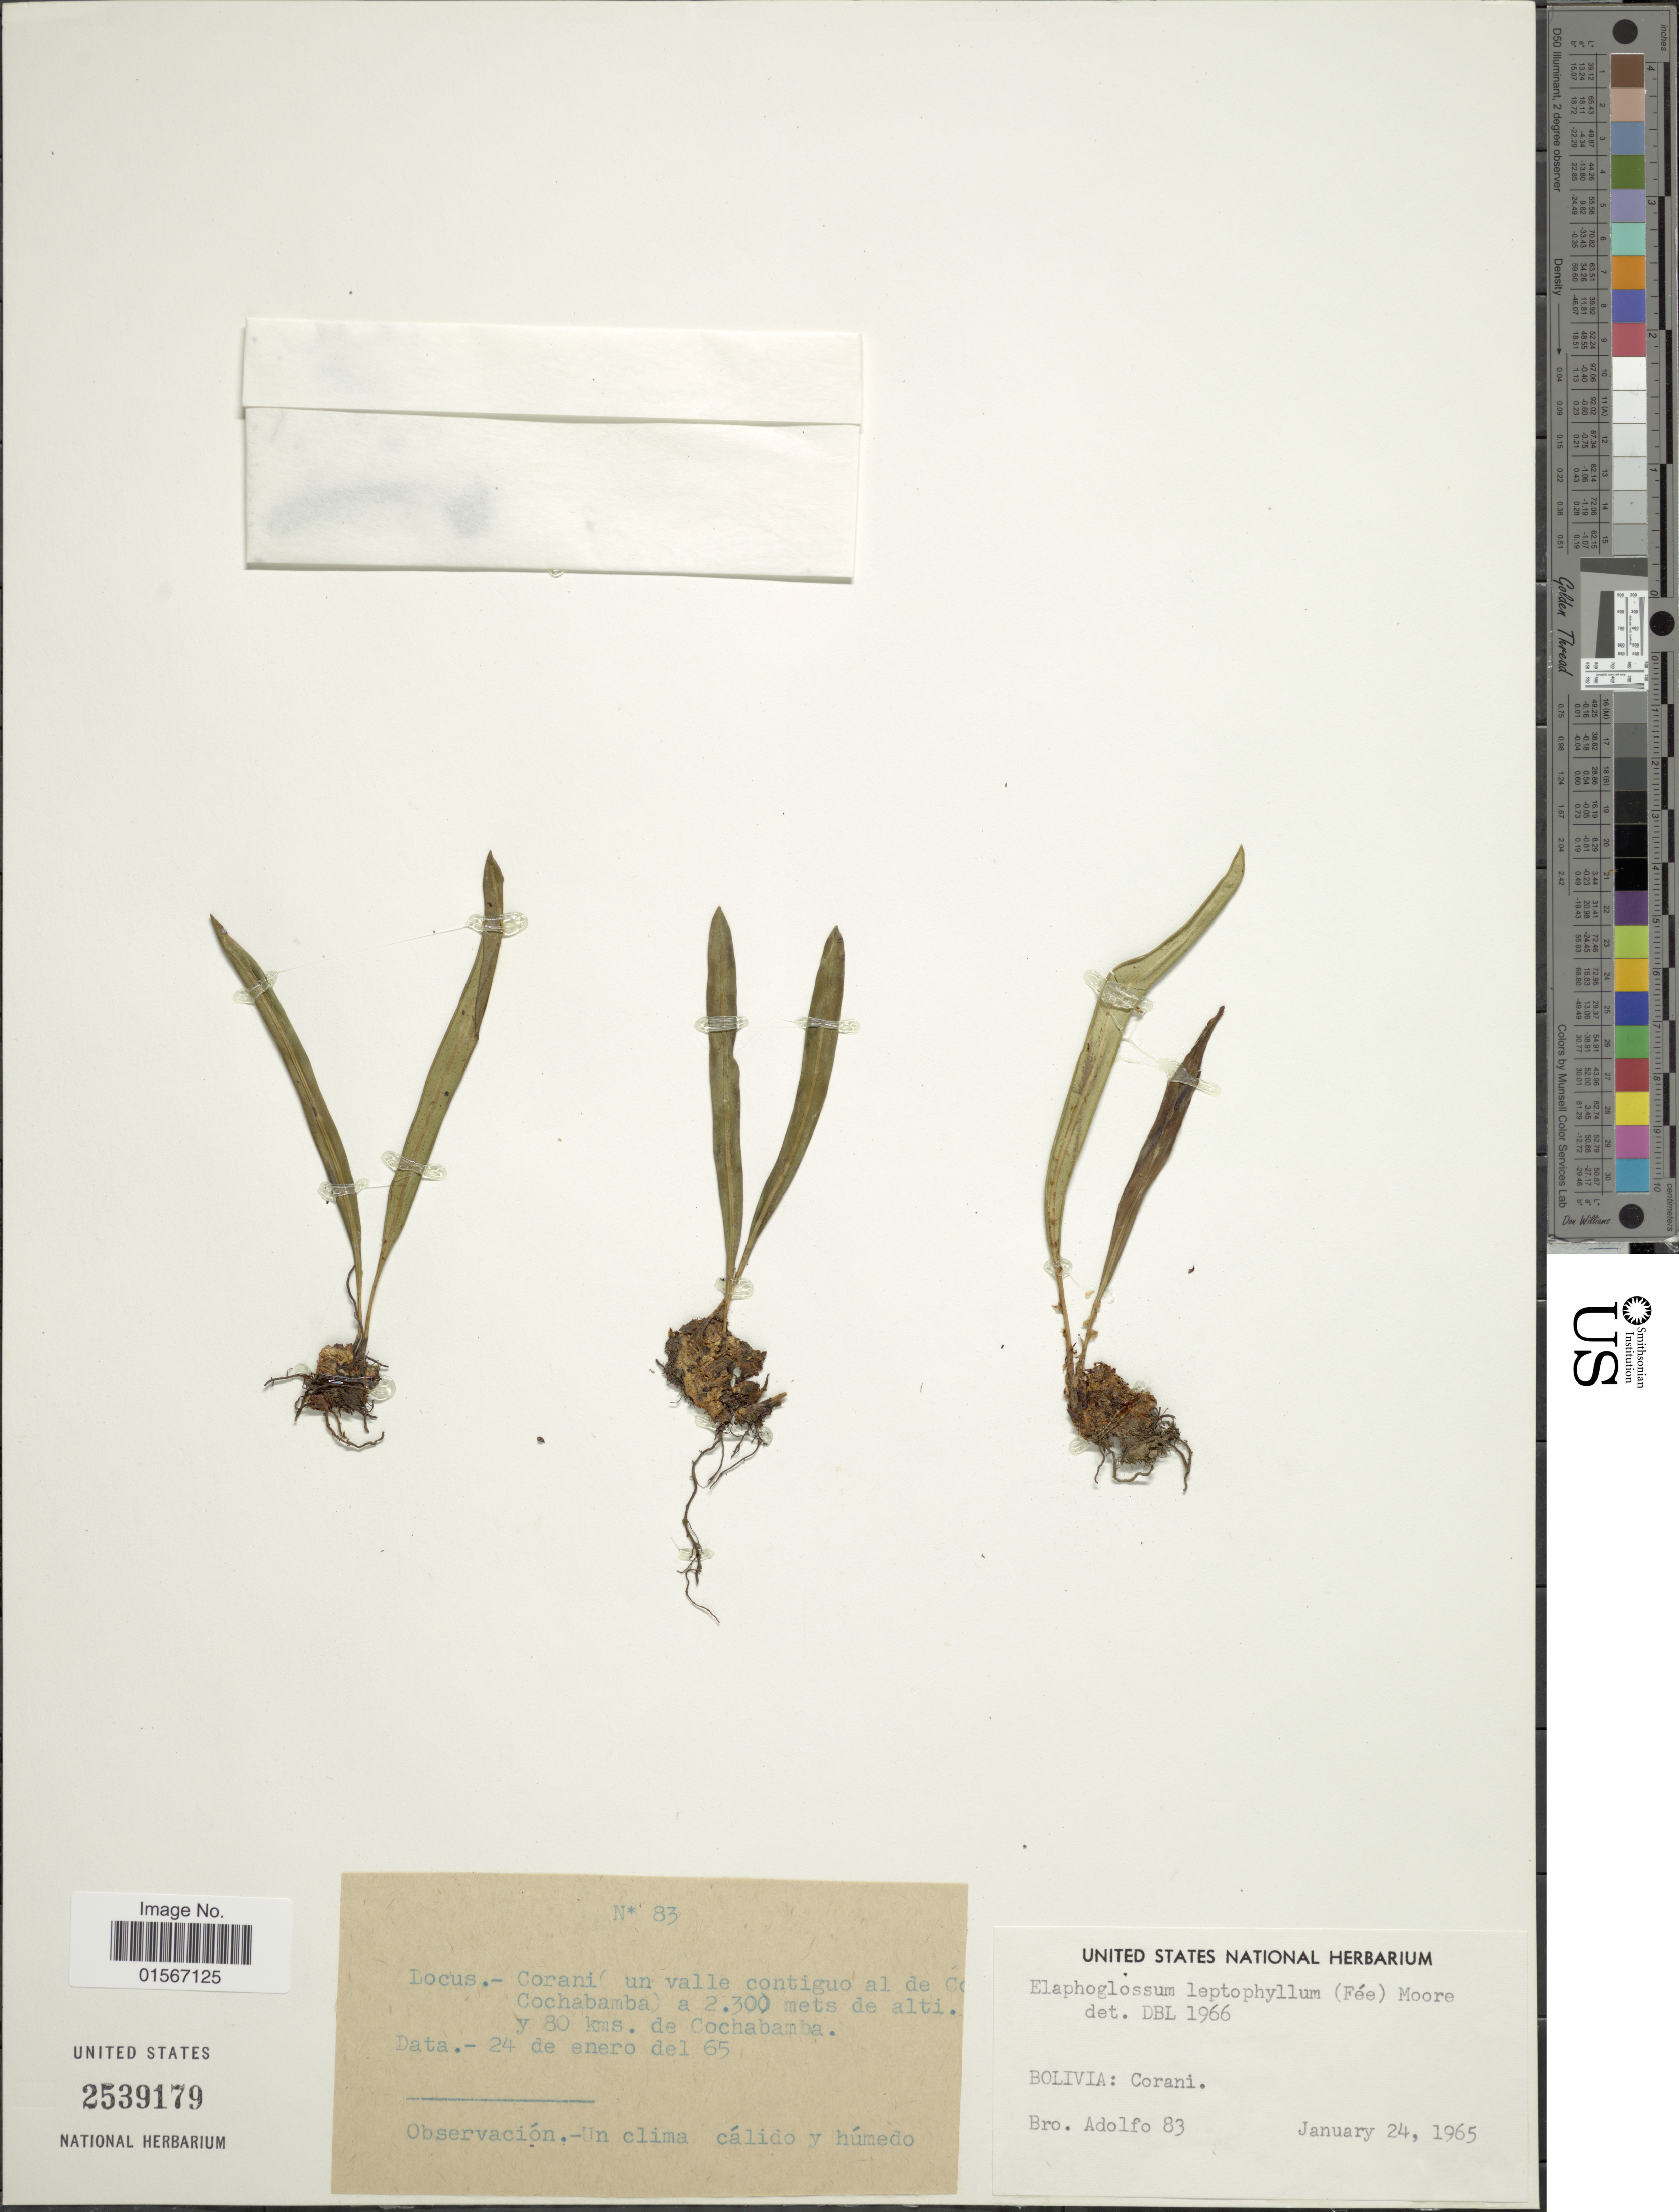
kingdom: Plantae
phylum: Tracheophyta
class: Polypodiopsida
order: Polypodiales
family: Dryopteridaceae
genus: Elaphoglossum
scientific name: Elaphoglossum minutum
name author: (Pohl ex Fée) T. Moore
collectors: Bro. Adolfo M.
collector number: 83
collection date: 1965-01-24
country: Bolivia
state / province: Cochabamba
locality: Corani (un valle contiguo al de Cochabamba) 80 kms de Cochabamba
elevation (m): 2300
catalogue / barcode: US 2539179